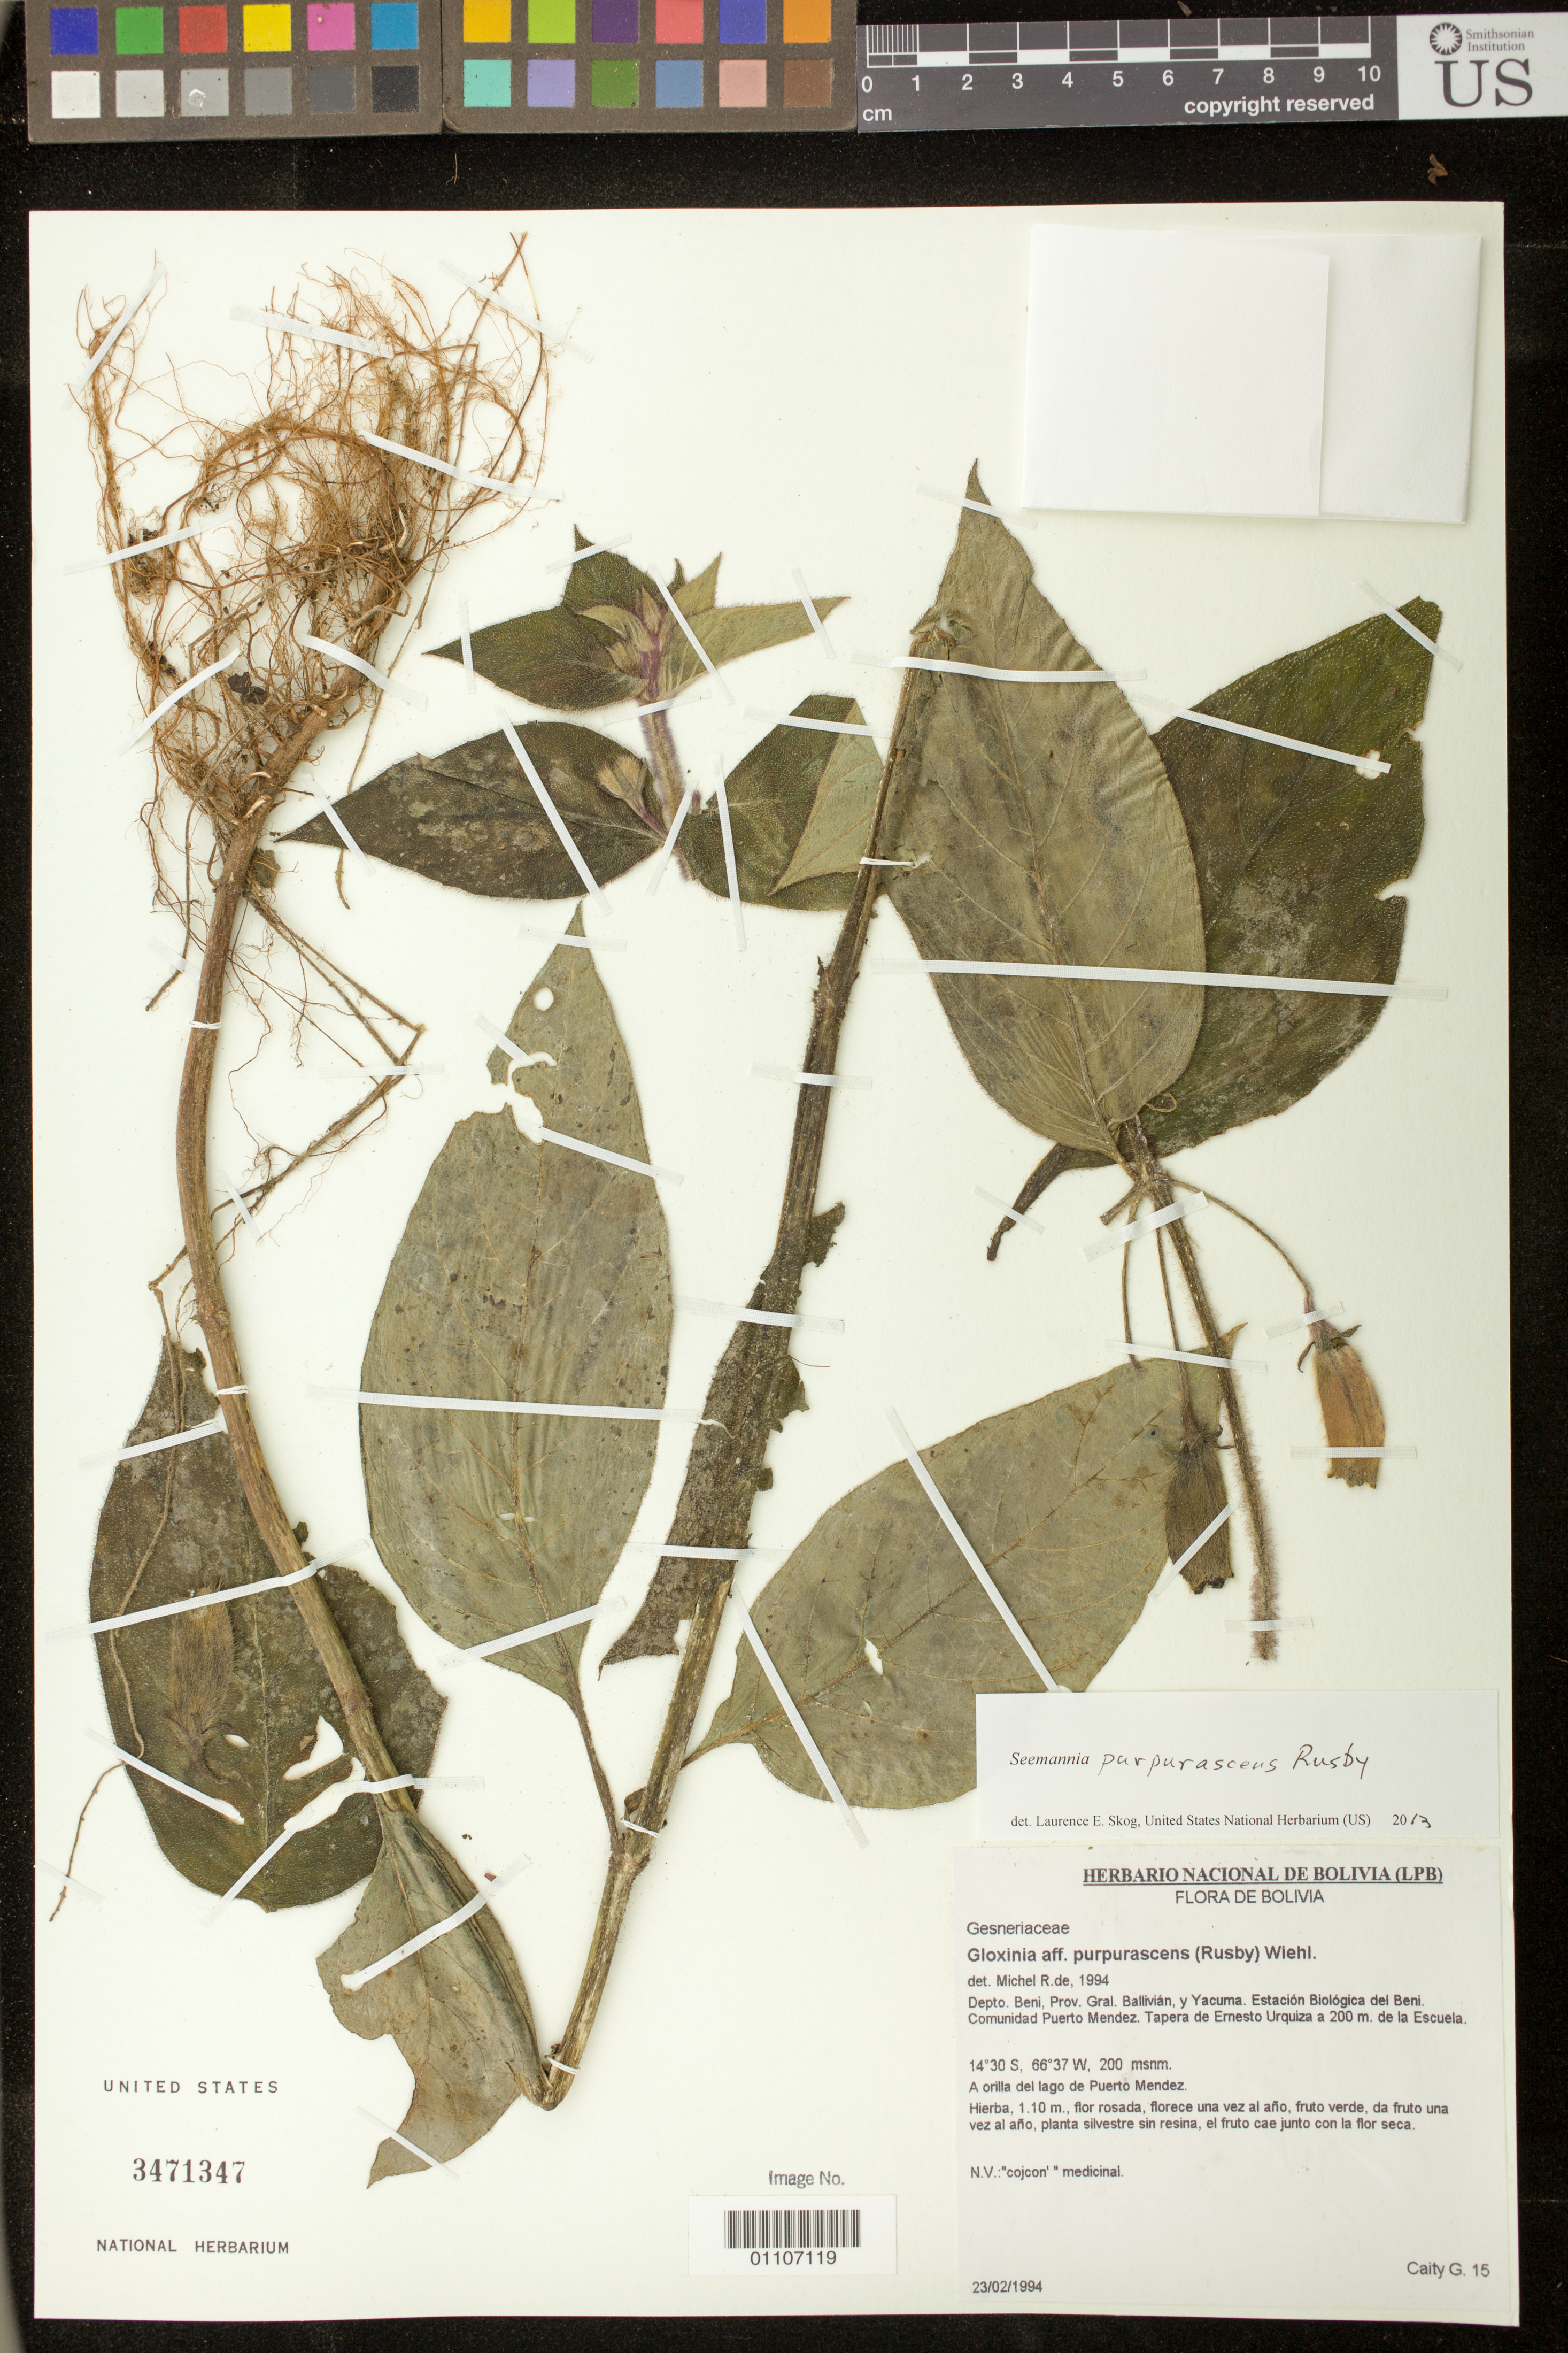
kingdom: Plantae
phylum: Tracheophyta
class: Magnoliopsida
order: Lamiales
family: Gesneriaceae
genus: Seemannia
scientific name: Seemannia purpurascens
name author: Rusby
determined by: Skog, Laurence E.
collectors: G. Caity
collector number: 15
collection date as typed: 23/02/1994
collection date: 1994-02-23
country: Bolivia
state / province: Beni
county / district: Gral. Bollivian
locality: y Yacuma, Estación Biológica del Beni, comunidad Puerto Mendez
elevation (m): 200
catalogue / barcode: US 3471347